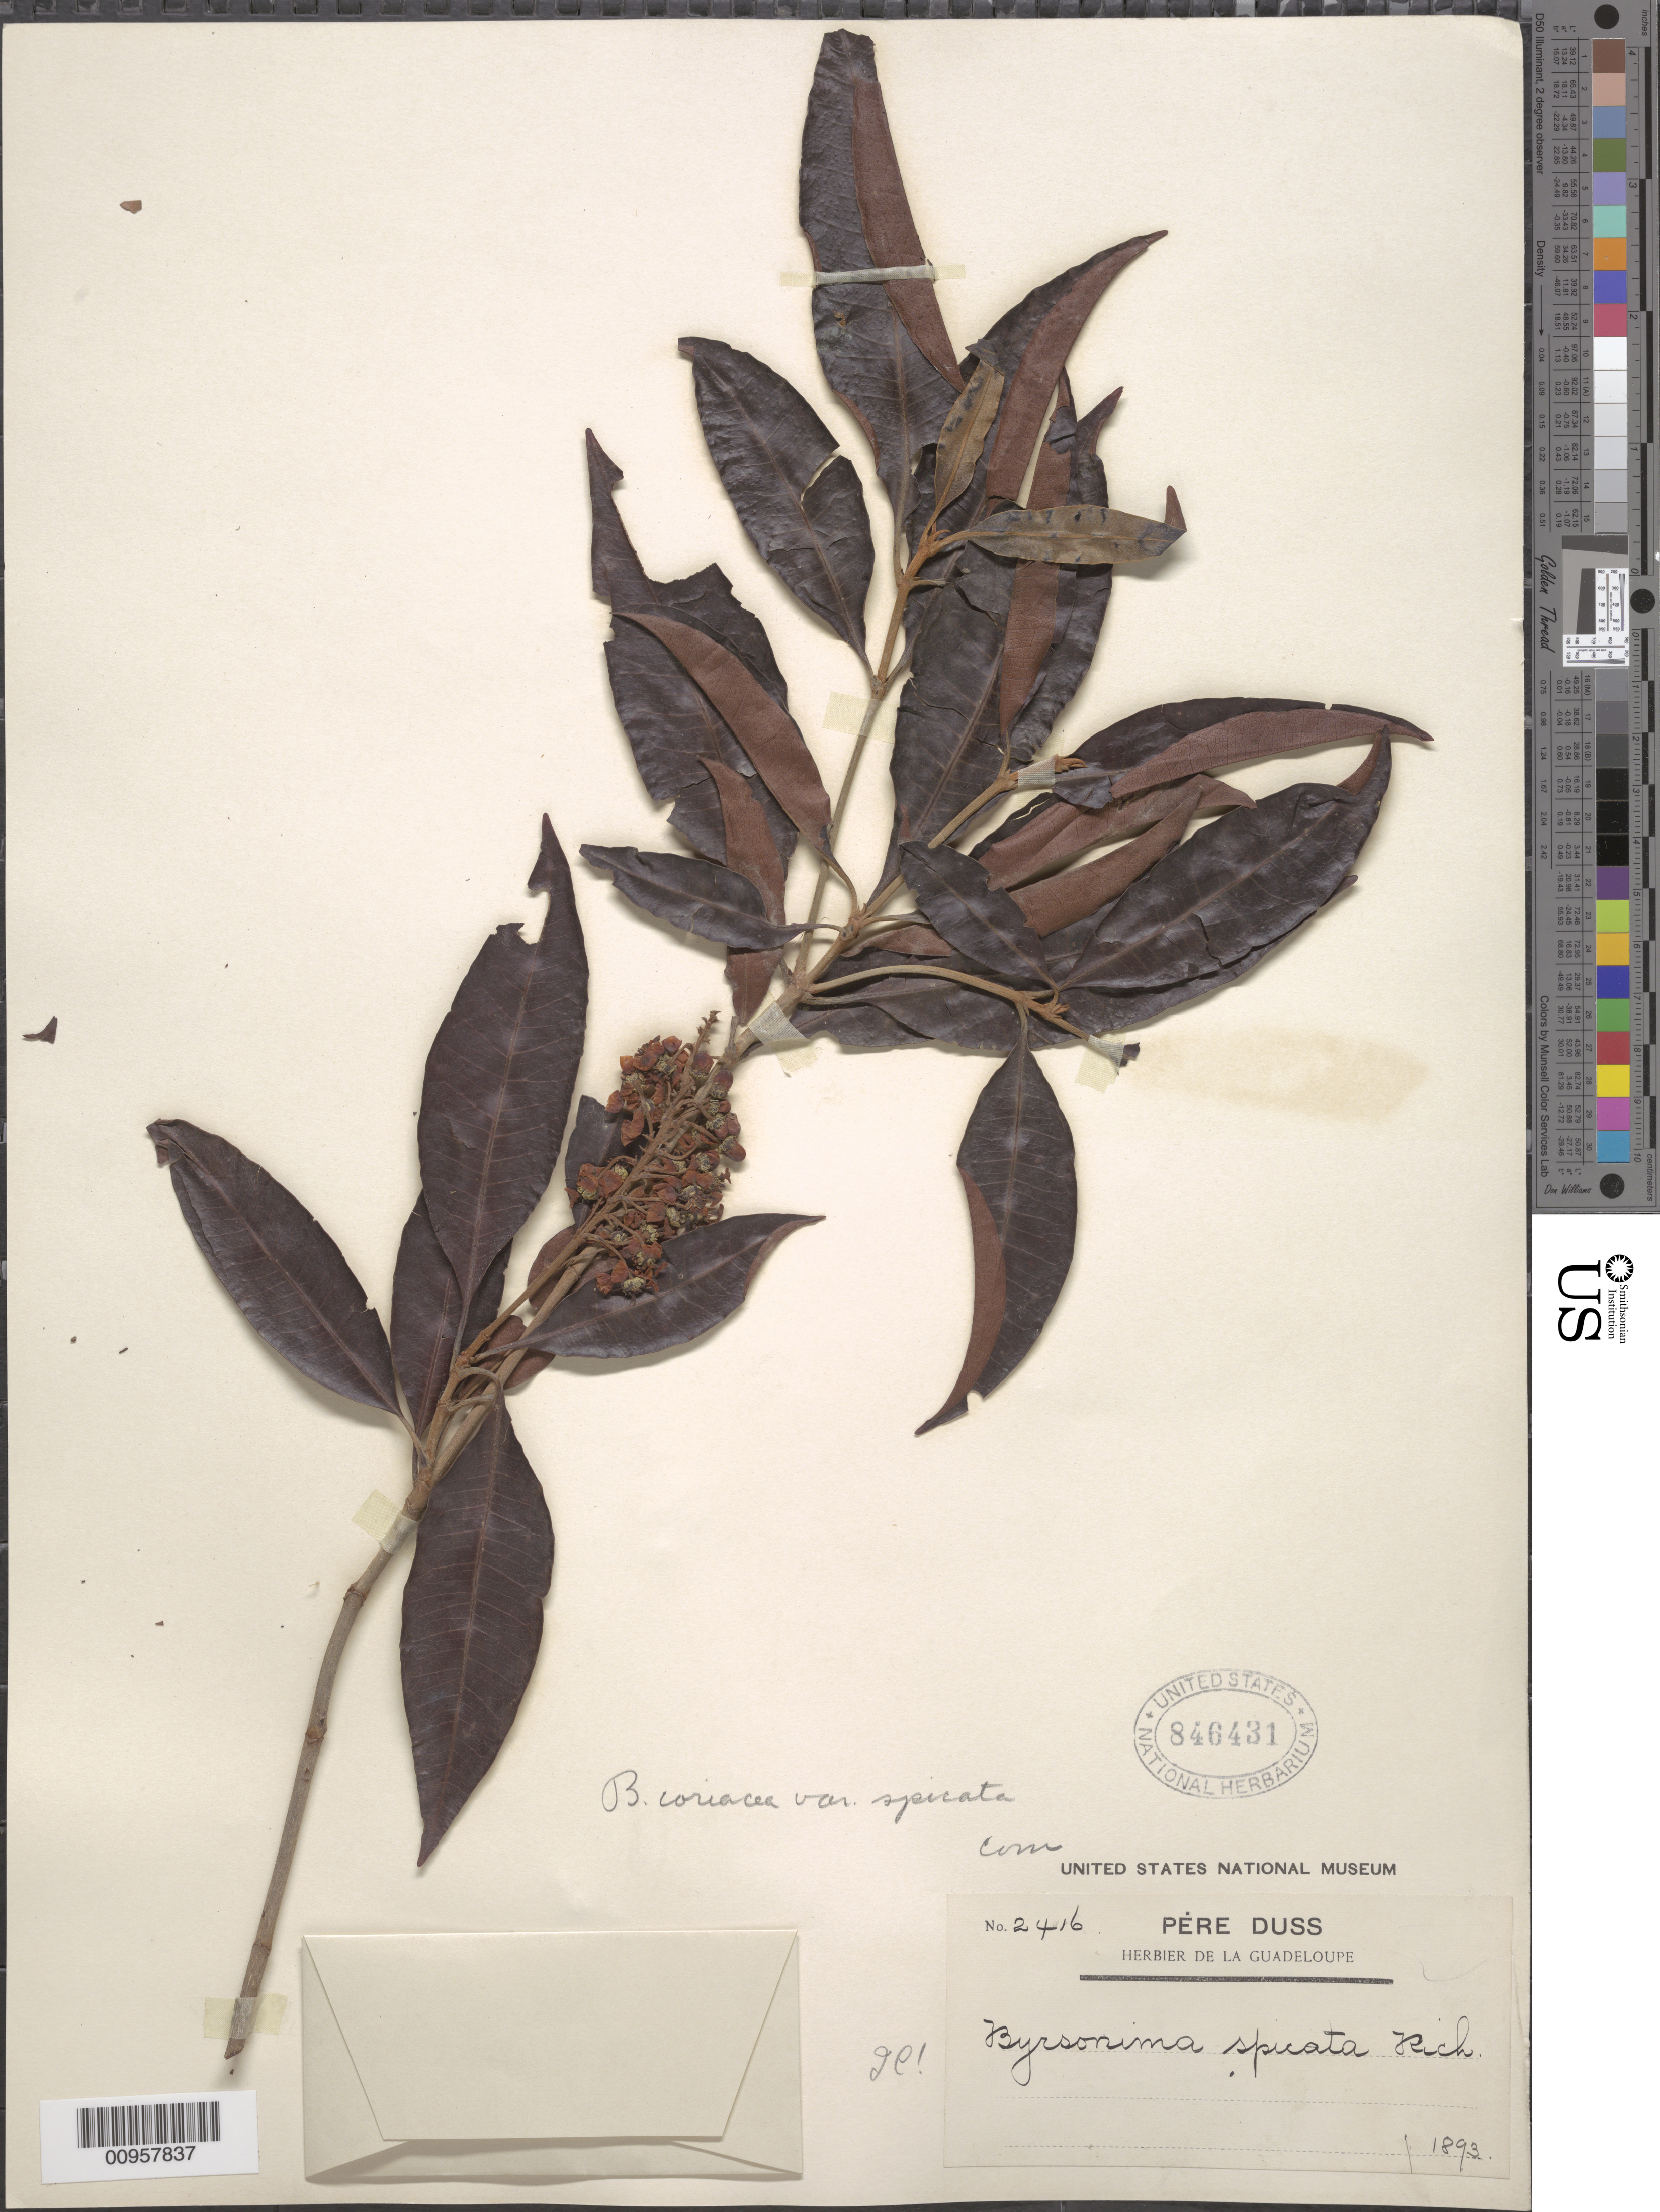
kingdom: Plantae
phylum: Tracheophyta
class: Magnoliopsida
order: Malpighiales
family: Malpighiaceae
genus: Byrsonima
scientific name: Byrsonima spicata (Cav.) DC.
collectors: Père Duss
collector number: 2416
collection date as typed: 1893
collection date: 1893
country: Guadeloupe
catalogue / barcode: US 846431